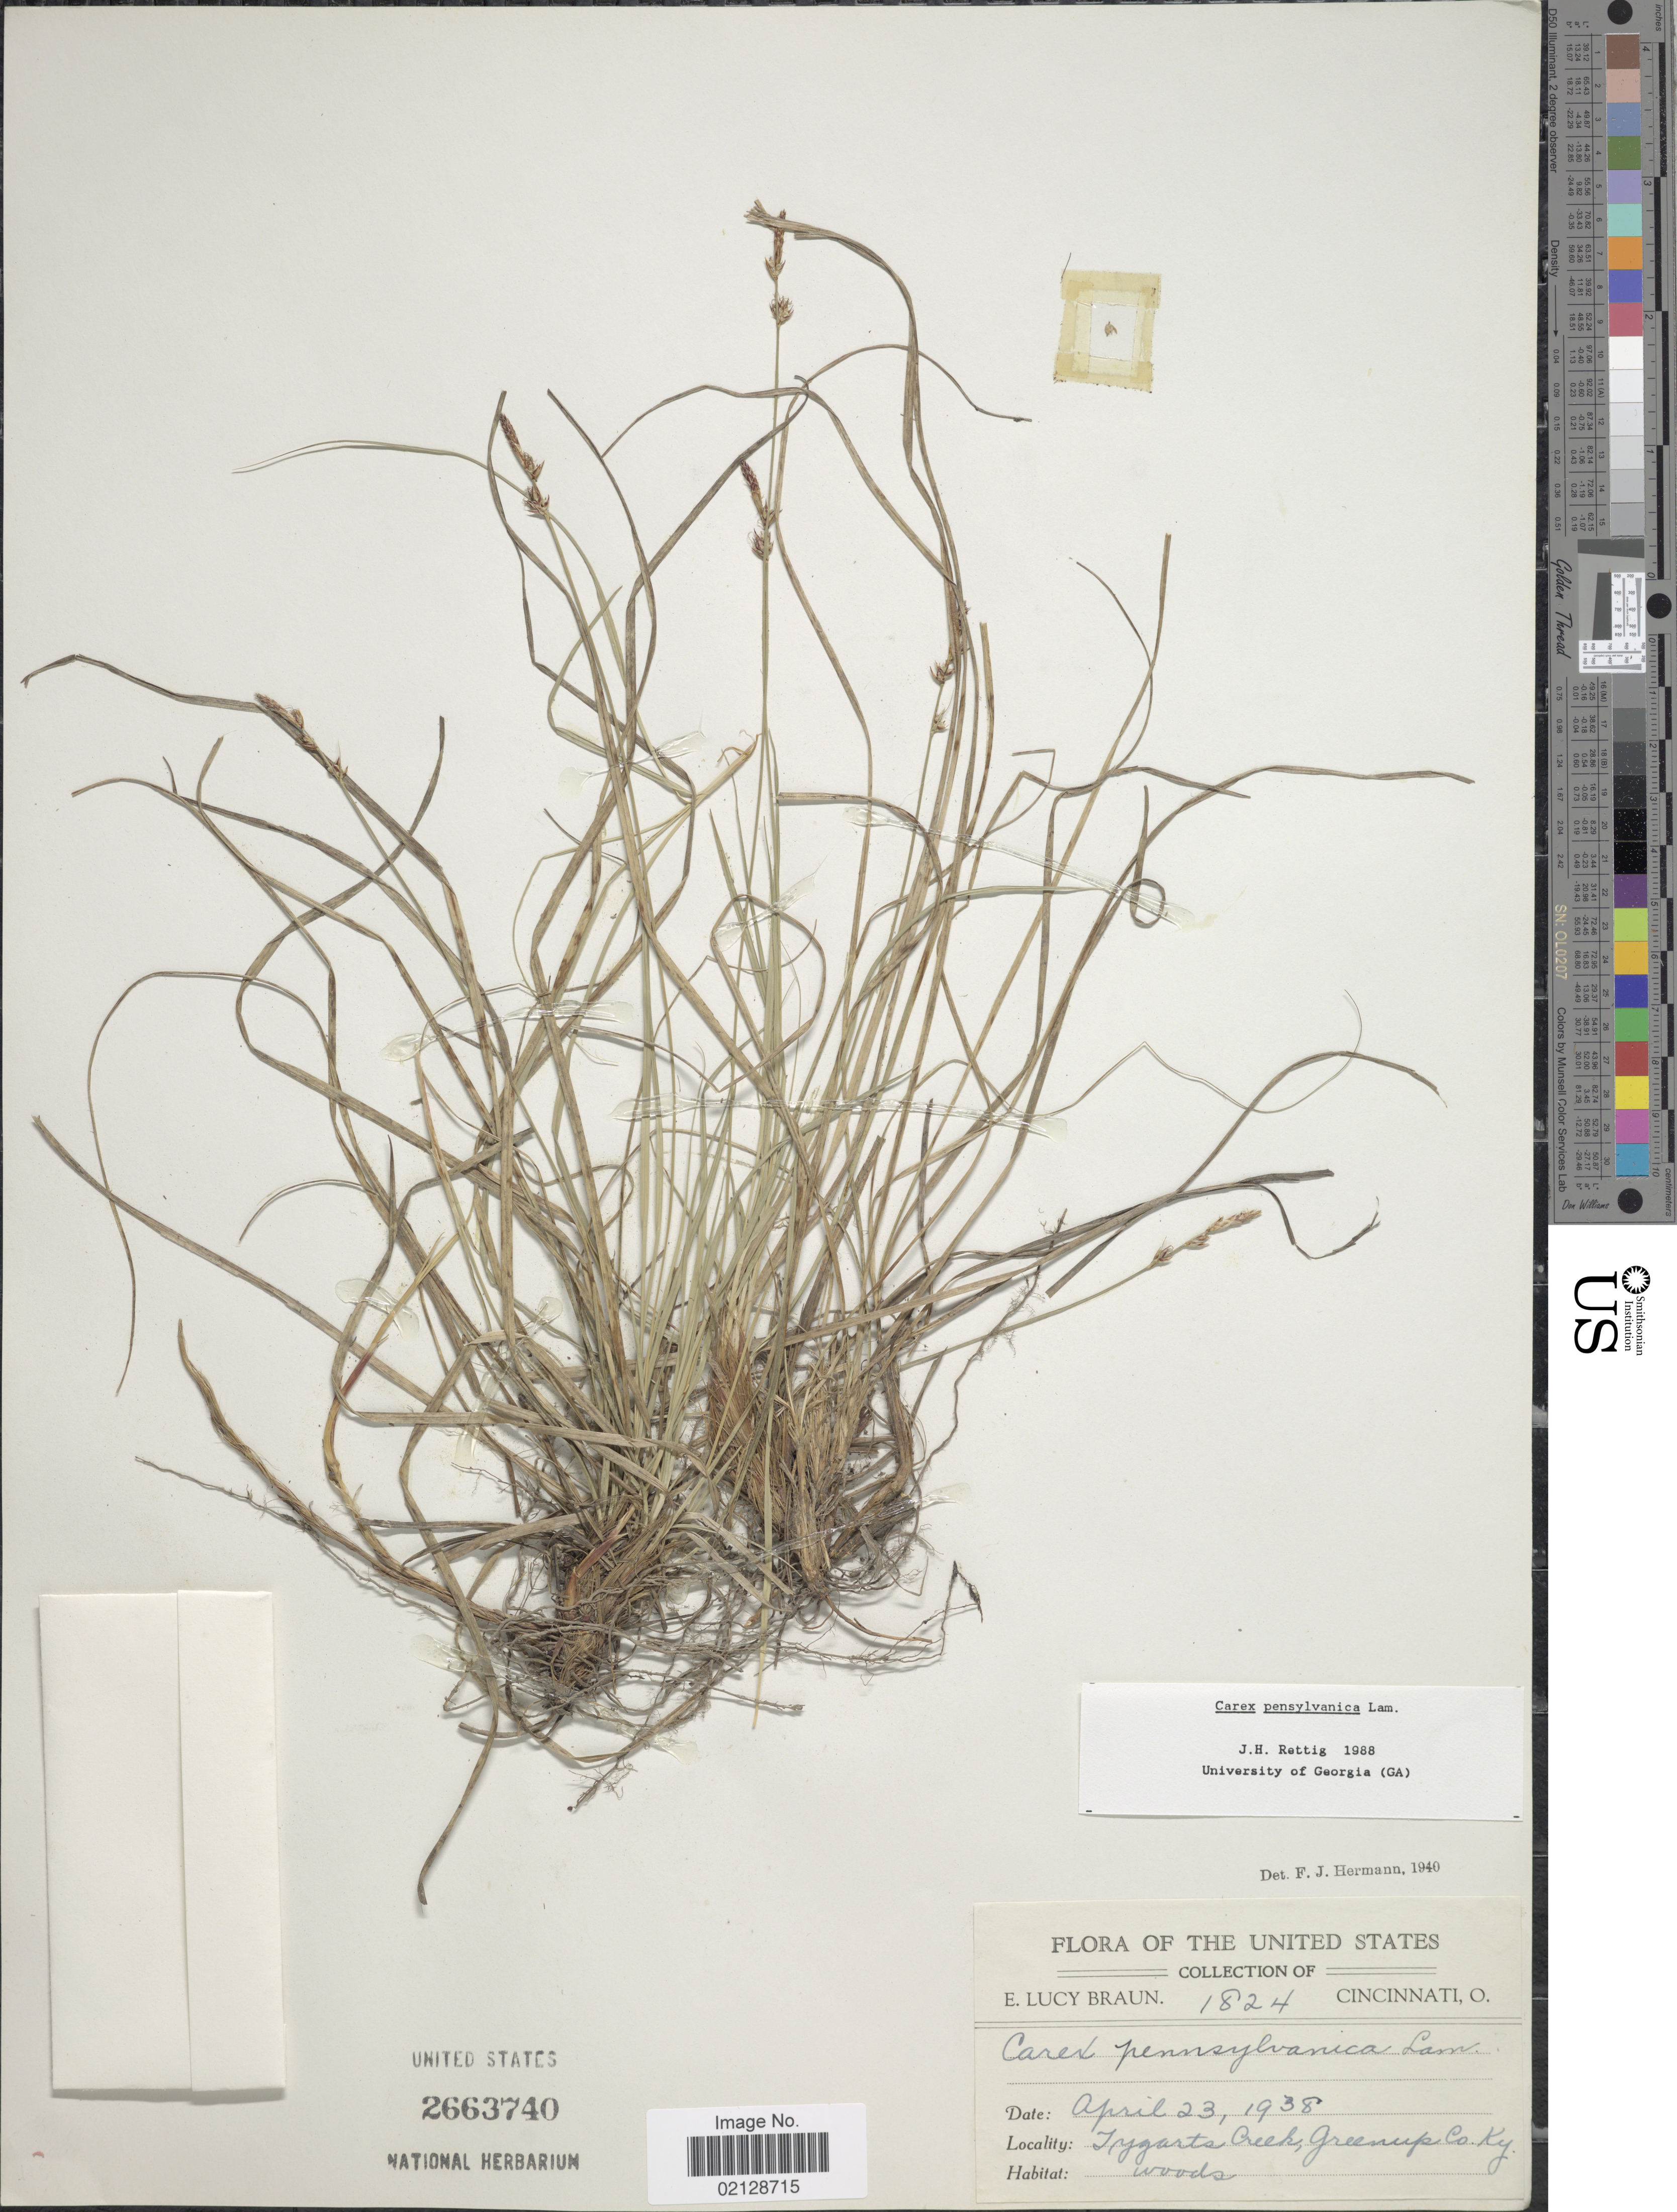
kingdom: Plantae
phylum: Tracheophyta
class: Liliopsida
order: Poales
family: Cyperaceae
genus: Carex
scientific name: Carex pensylvanica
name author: Lam.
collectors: E. L. Braun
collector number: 1824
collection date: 1938-04-23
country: United States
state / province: Kentucky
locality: Tygarts Creek, Greenup Co., Ky.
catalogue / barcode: US 2663740